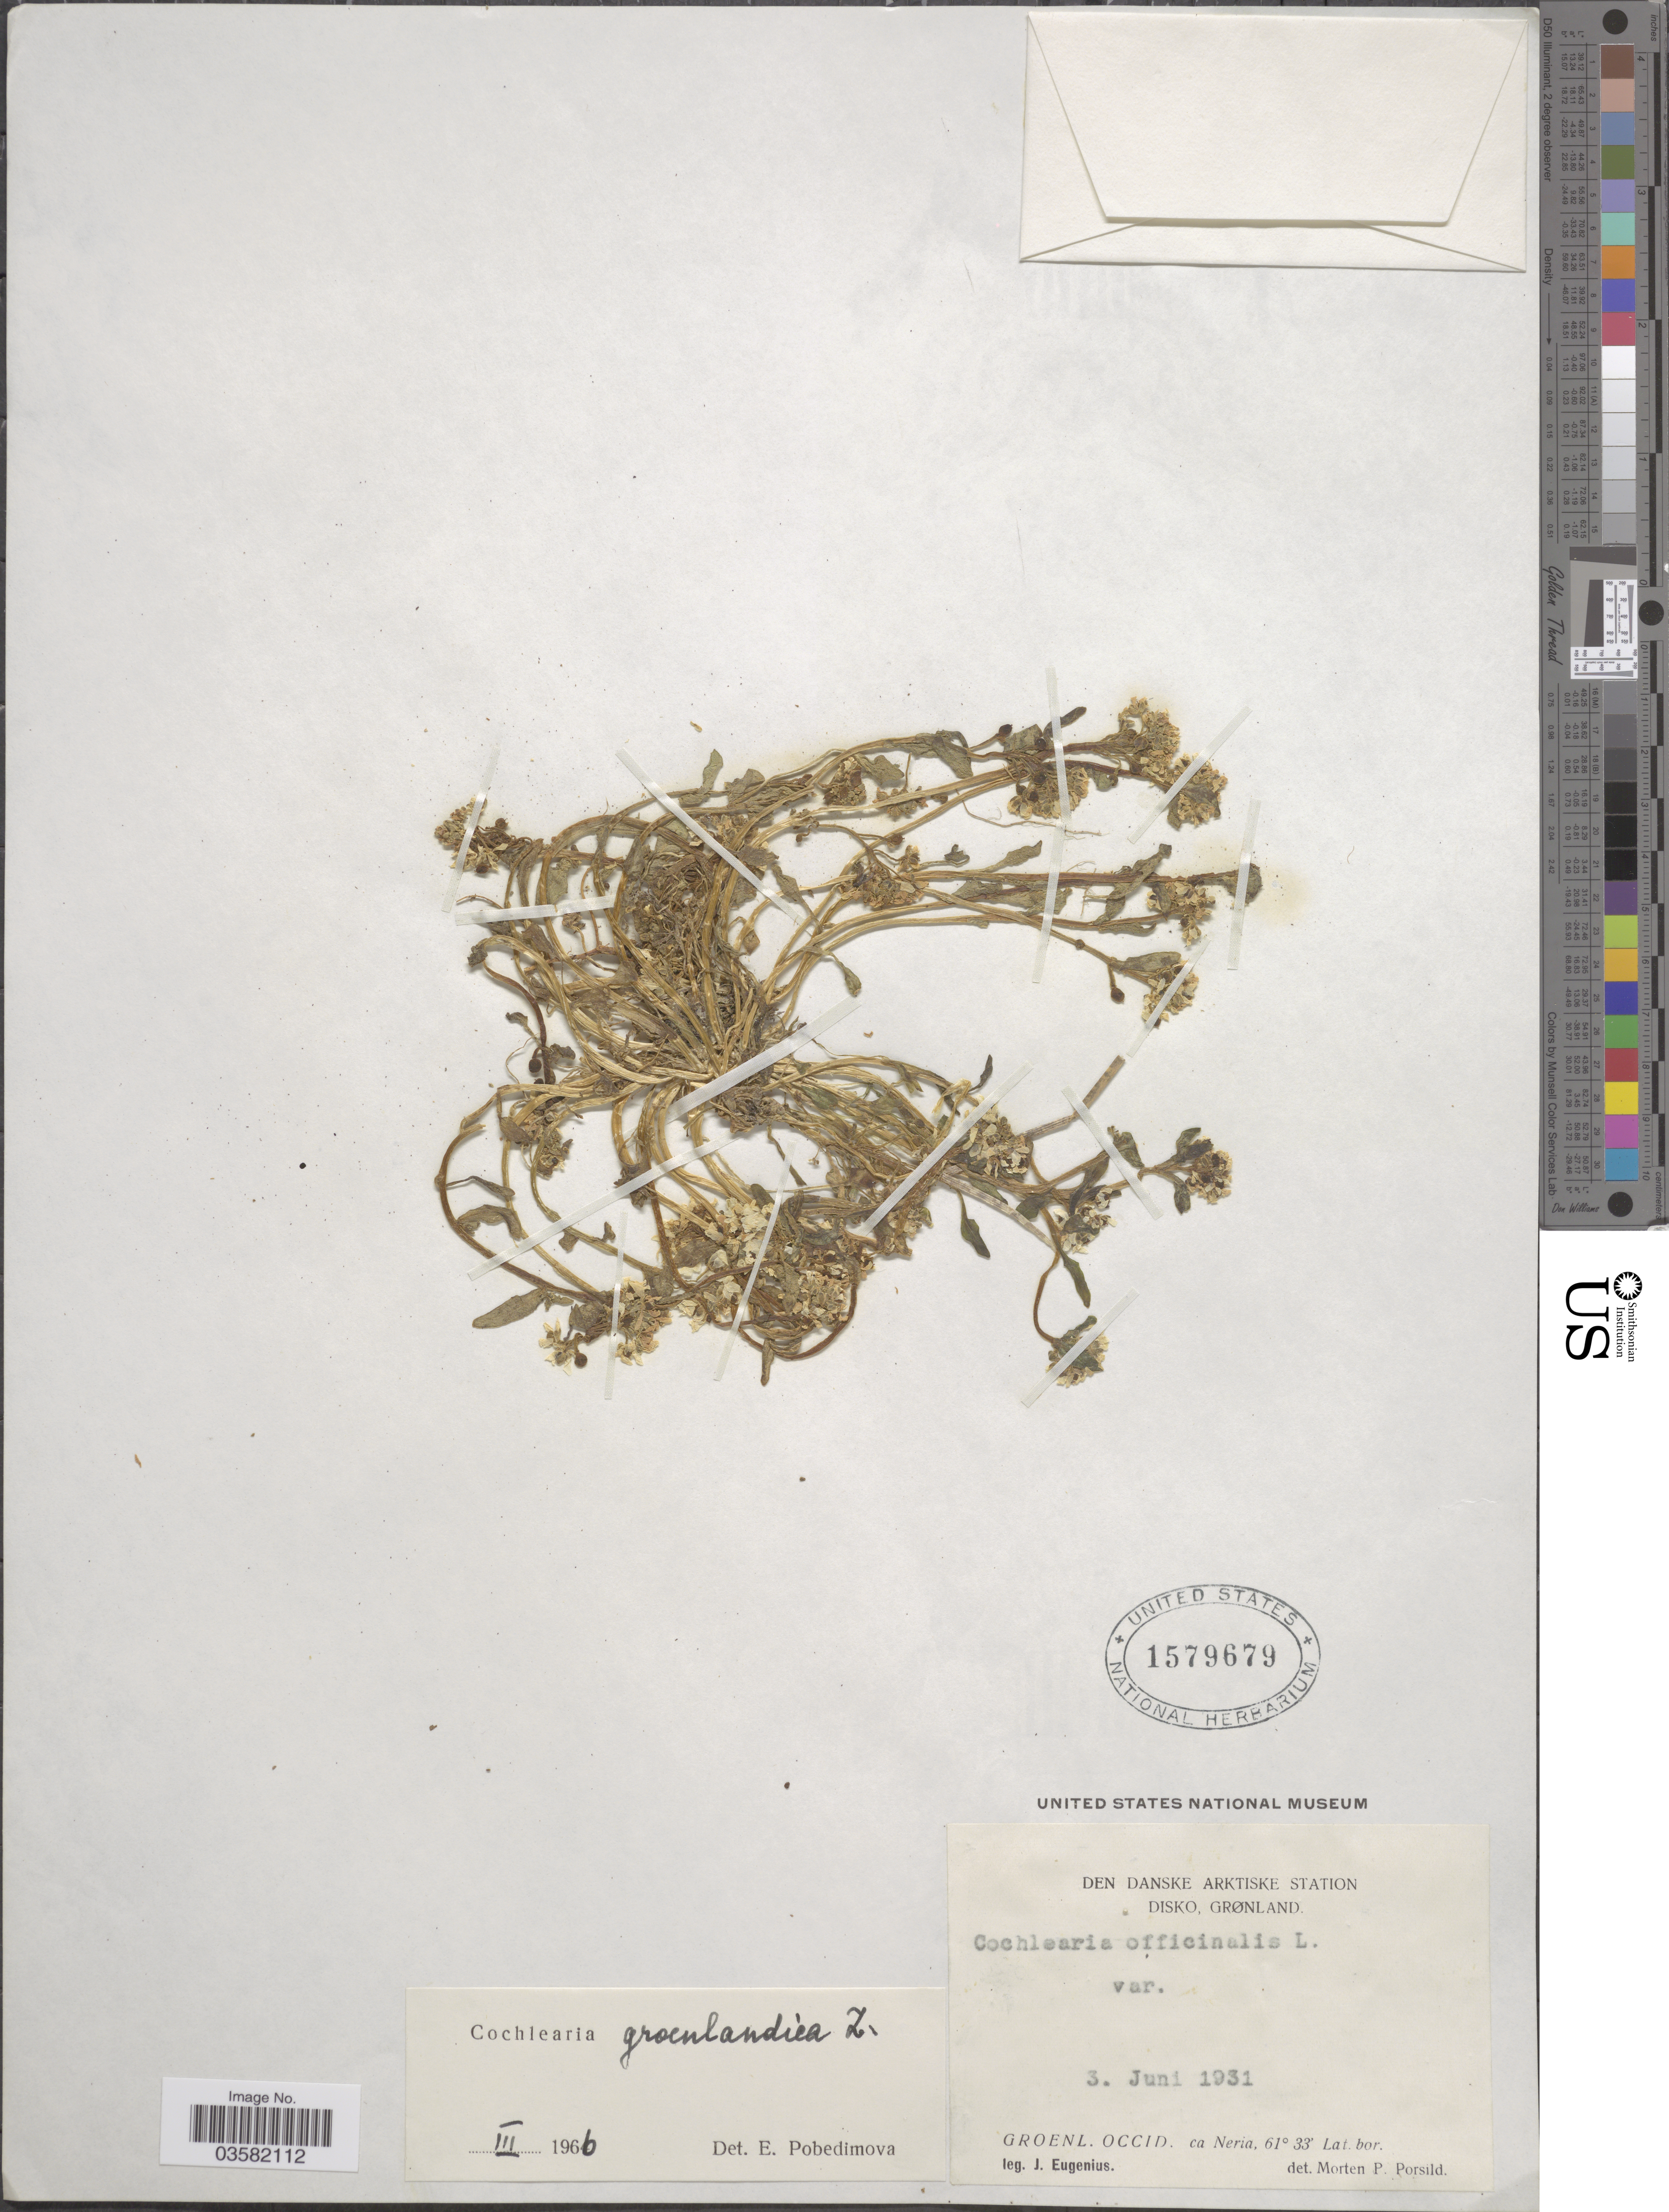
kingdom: Plantae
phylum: Tracheophyta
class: Magnoliopsida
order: Brassicales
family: Brassicaceae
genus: Cochlearia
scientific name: Cochlearia groenlandica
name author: L.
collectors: J. Eugenius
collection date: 1931-06-03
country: Greenland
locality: Den Danske Arktiske Station. Disko. Groenl. Occid. ca Neria.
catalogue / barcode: US 1579679